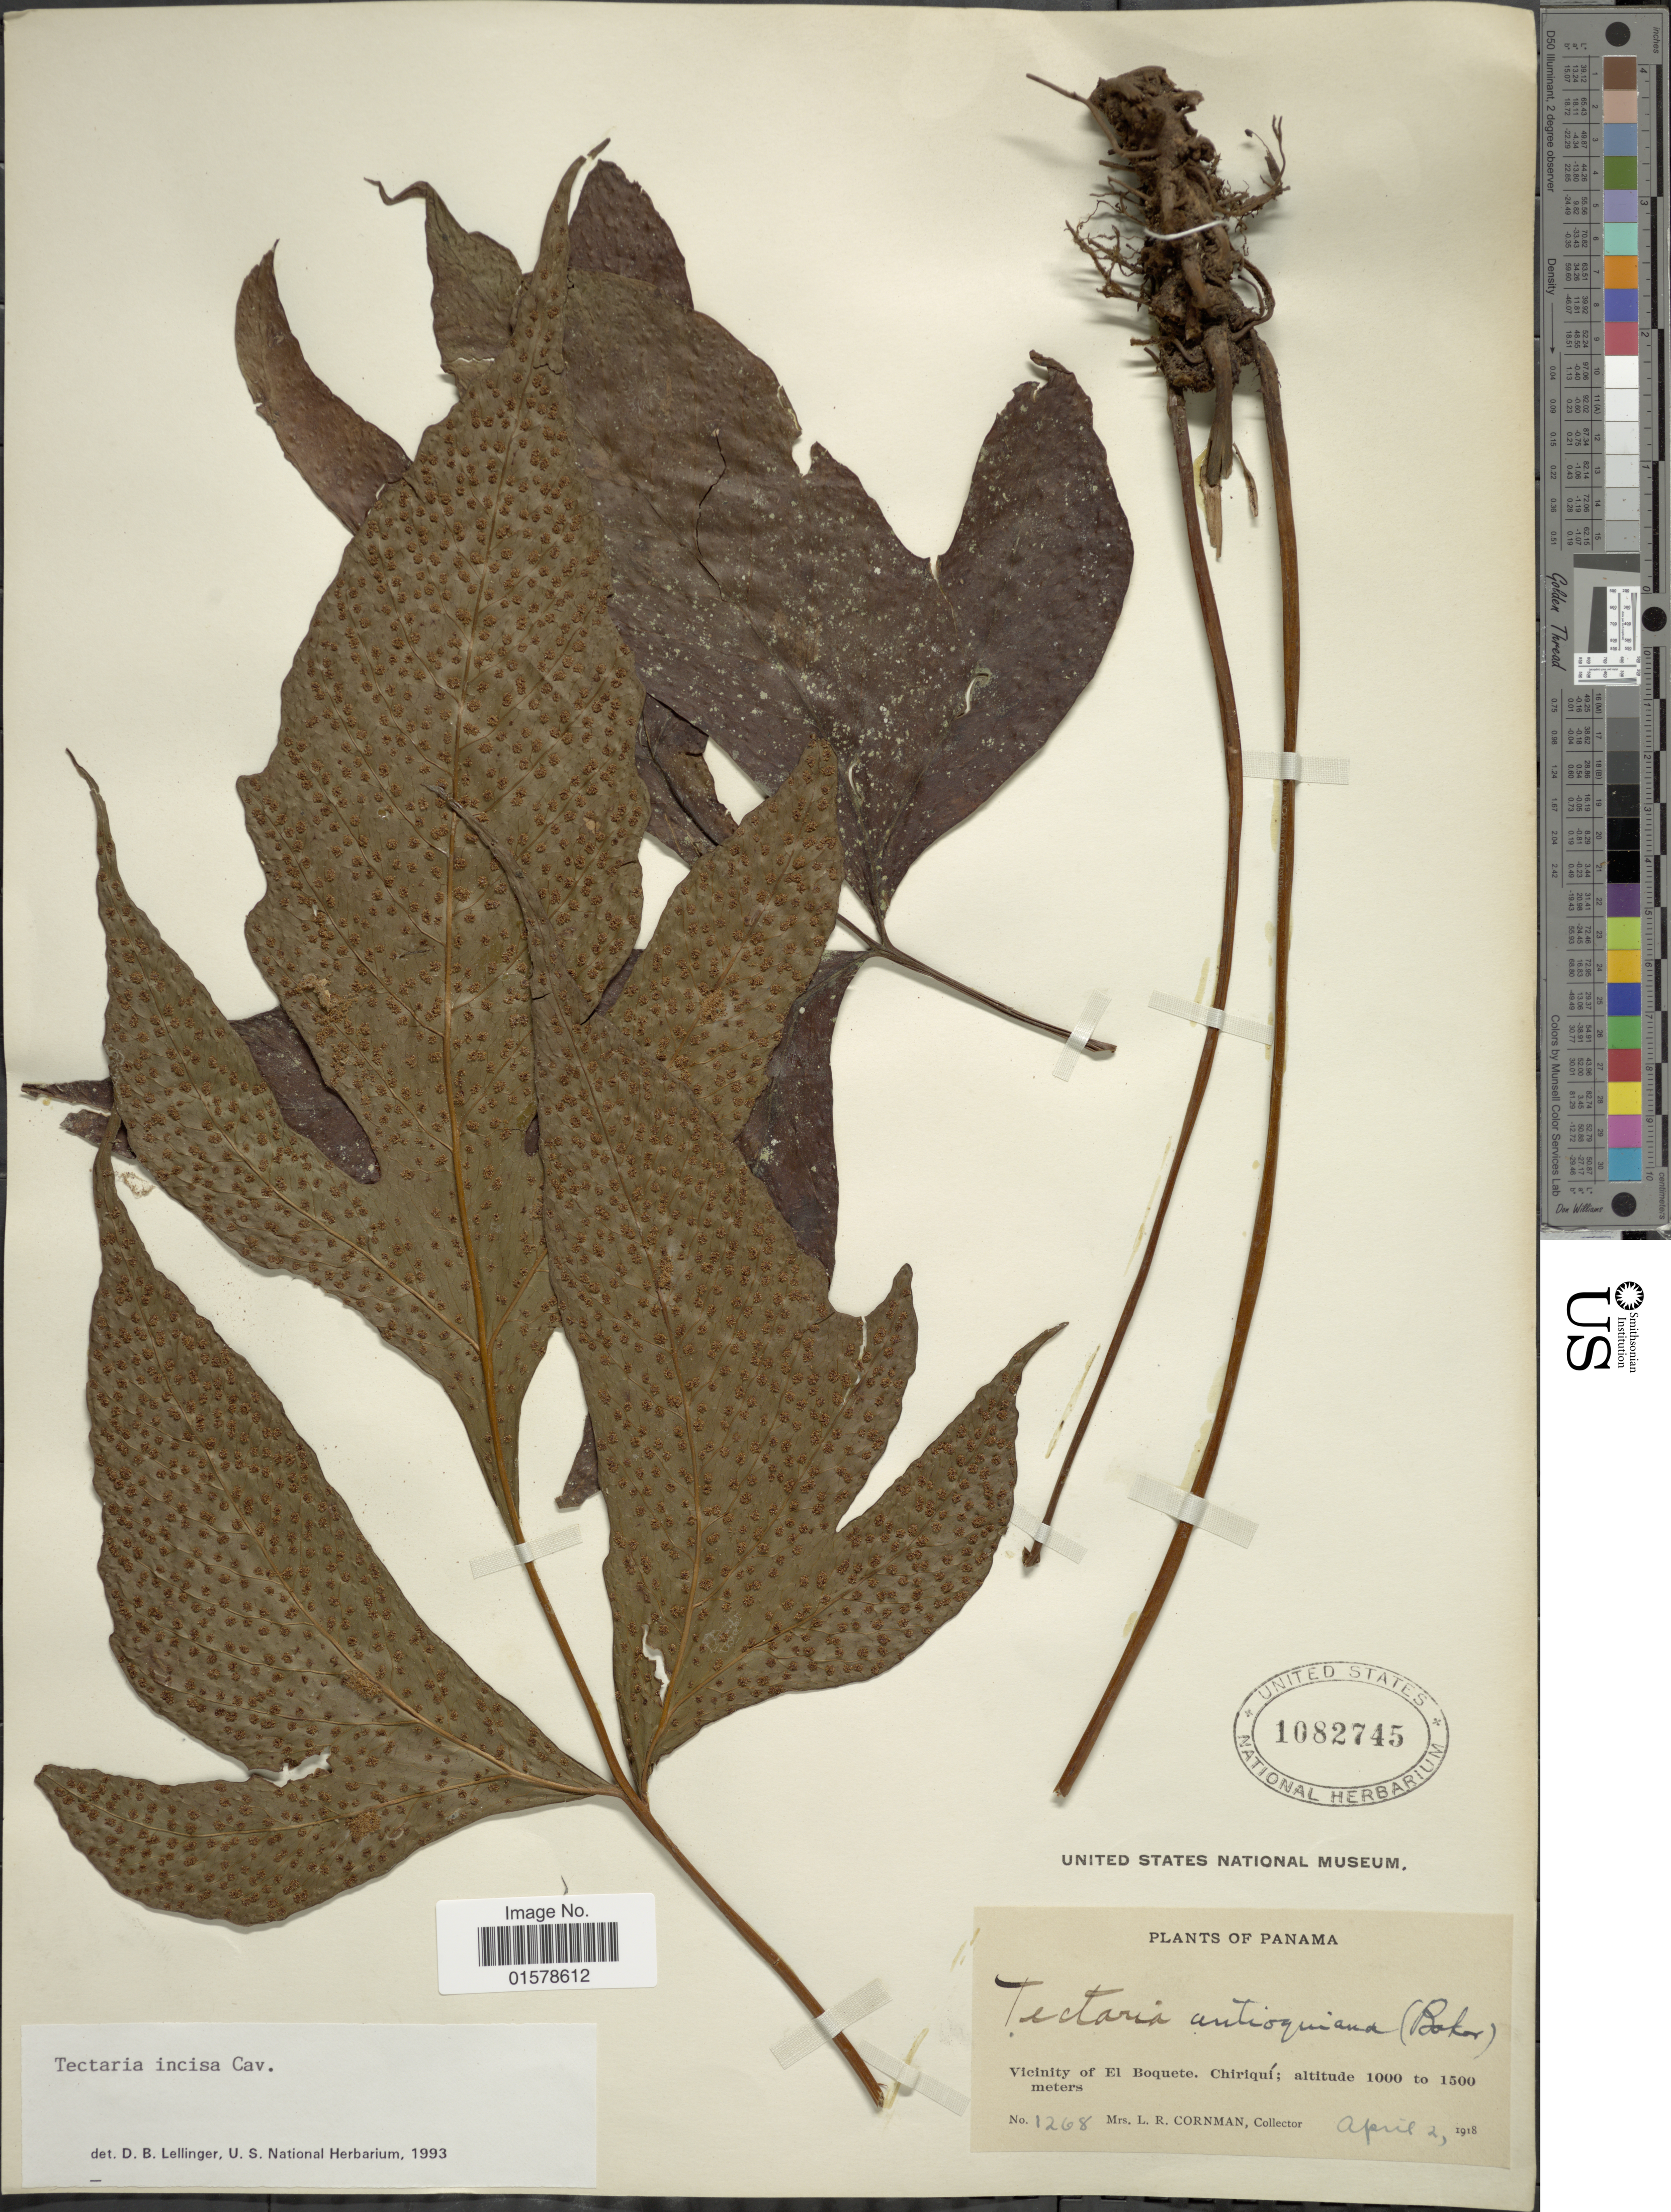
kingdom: Plantae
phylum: Tracheophyta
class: Polypodiopsida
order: Polypodiales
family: Tectariaceae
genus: Tectaria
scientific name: Tectaria murilloana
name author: A. Rojas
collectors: L. Cornman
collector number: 1268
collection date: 1918-03-02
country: Panama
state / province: Chiriqui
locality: Vicinity of El Boquete. Chiriqui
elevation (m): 1000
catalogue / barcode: US 1082745